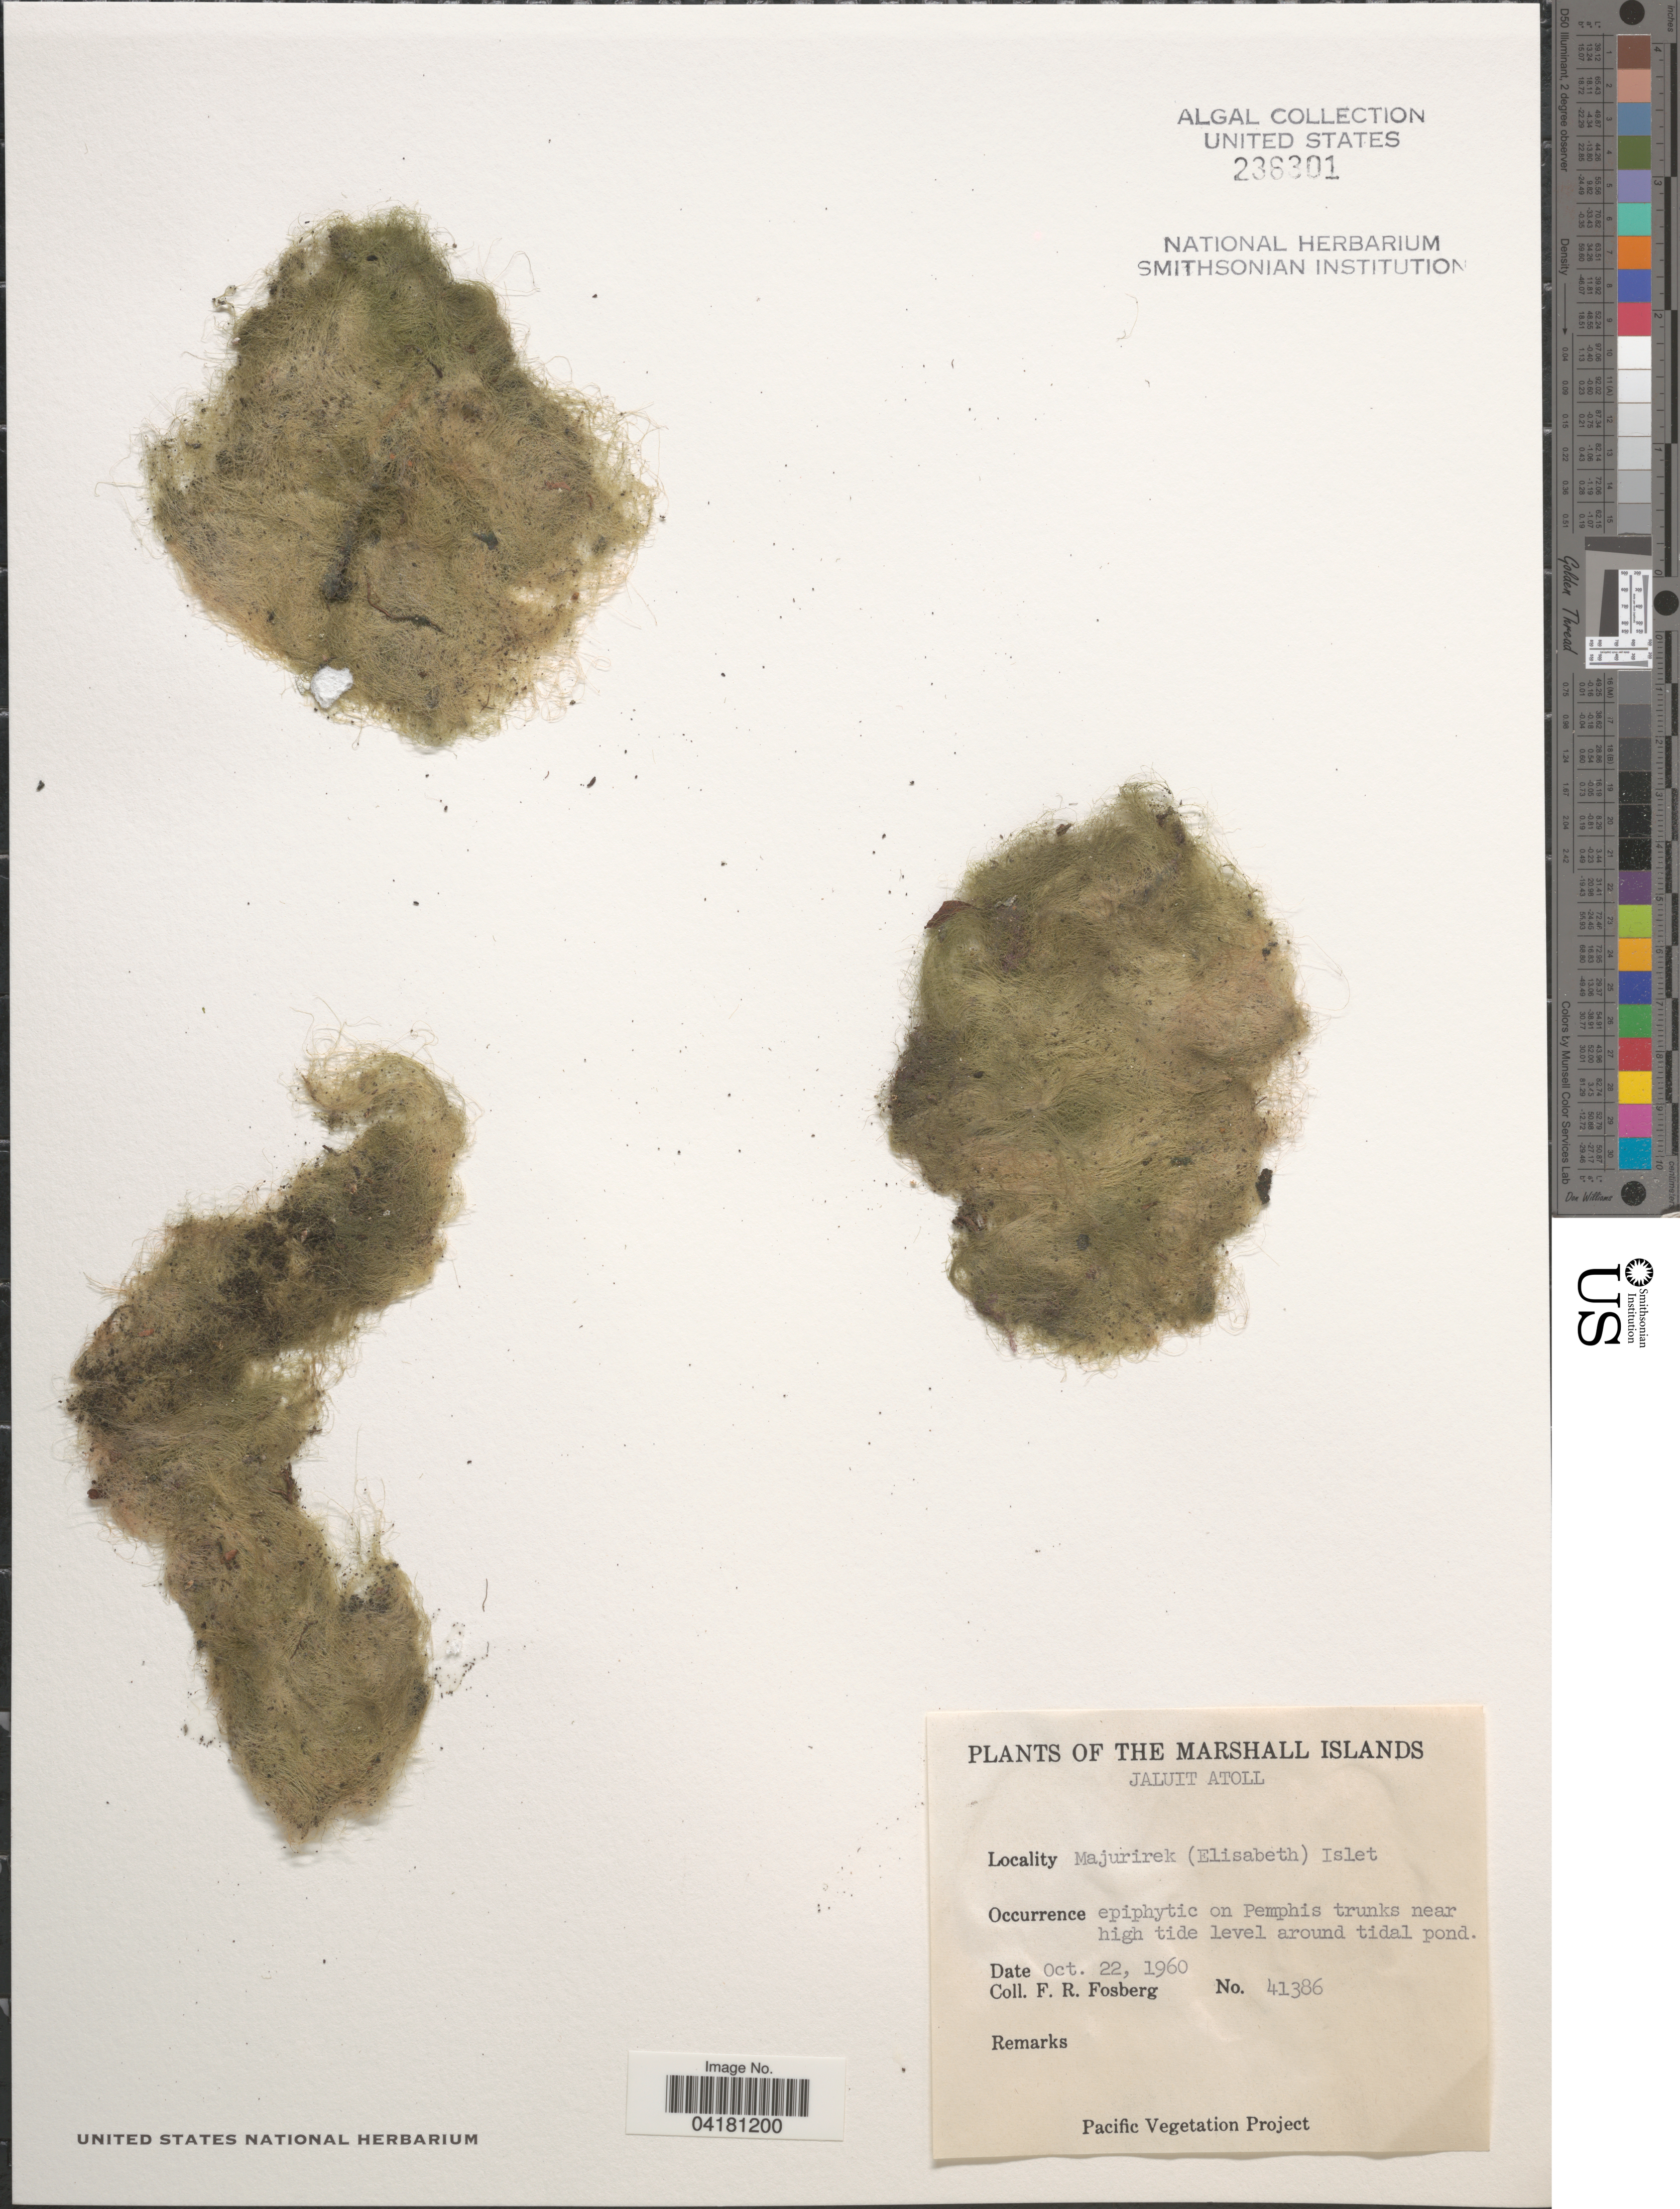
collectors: F. R. Fosberg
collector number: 41386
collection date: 1960-10-22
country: Marshall Islands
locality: Jaluit Atoll. Majurirek (Elisabeth) Islet.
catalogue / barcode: US 236301